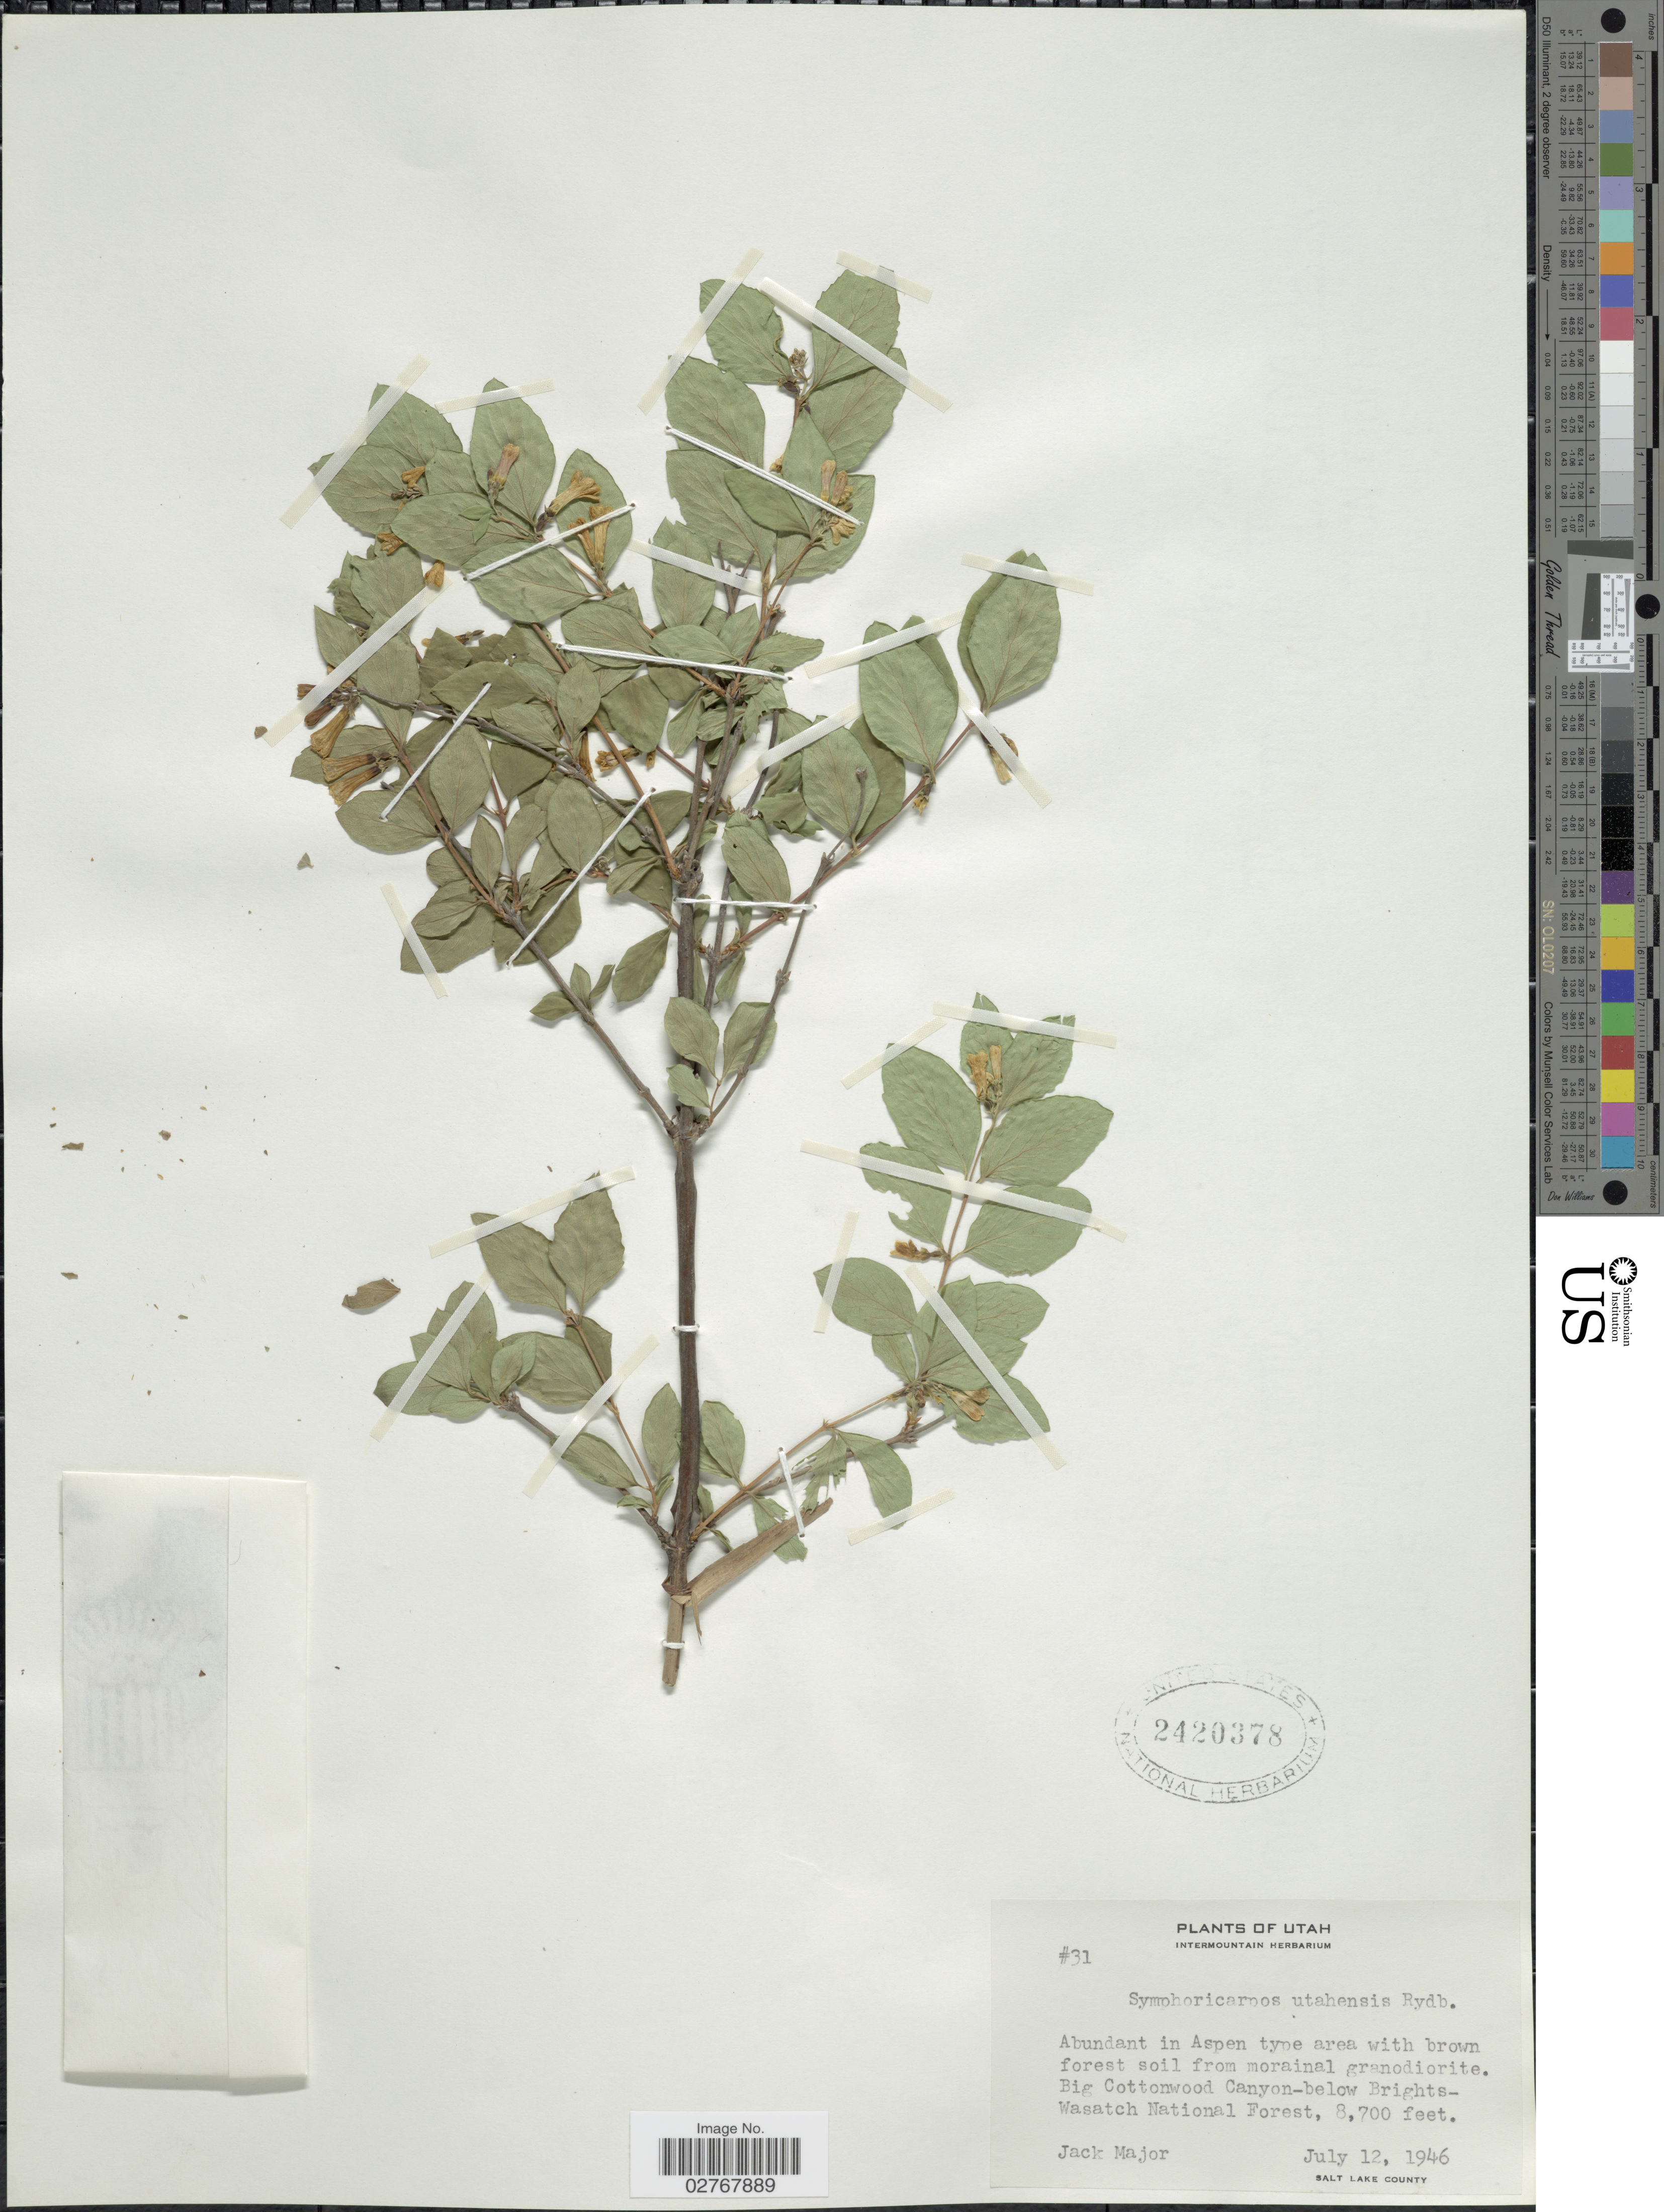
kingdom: Plantae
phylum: Tracheophyta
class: Magnoliopsida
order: Dipsacales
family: Caprifoliaceae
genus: Symphoricarpos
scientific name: Symphoricarpos utahensis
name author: Rydb.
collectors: J. Major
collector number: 31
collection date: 1946-07-12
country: United States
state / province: Utah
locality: Big Cottonwood Canyon-below Brights-Wasatch National Forest, Salt Lake County.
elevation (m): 2652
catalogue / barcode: US 2420378